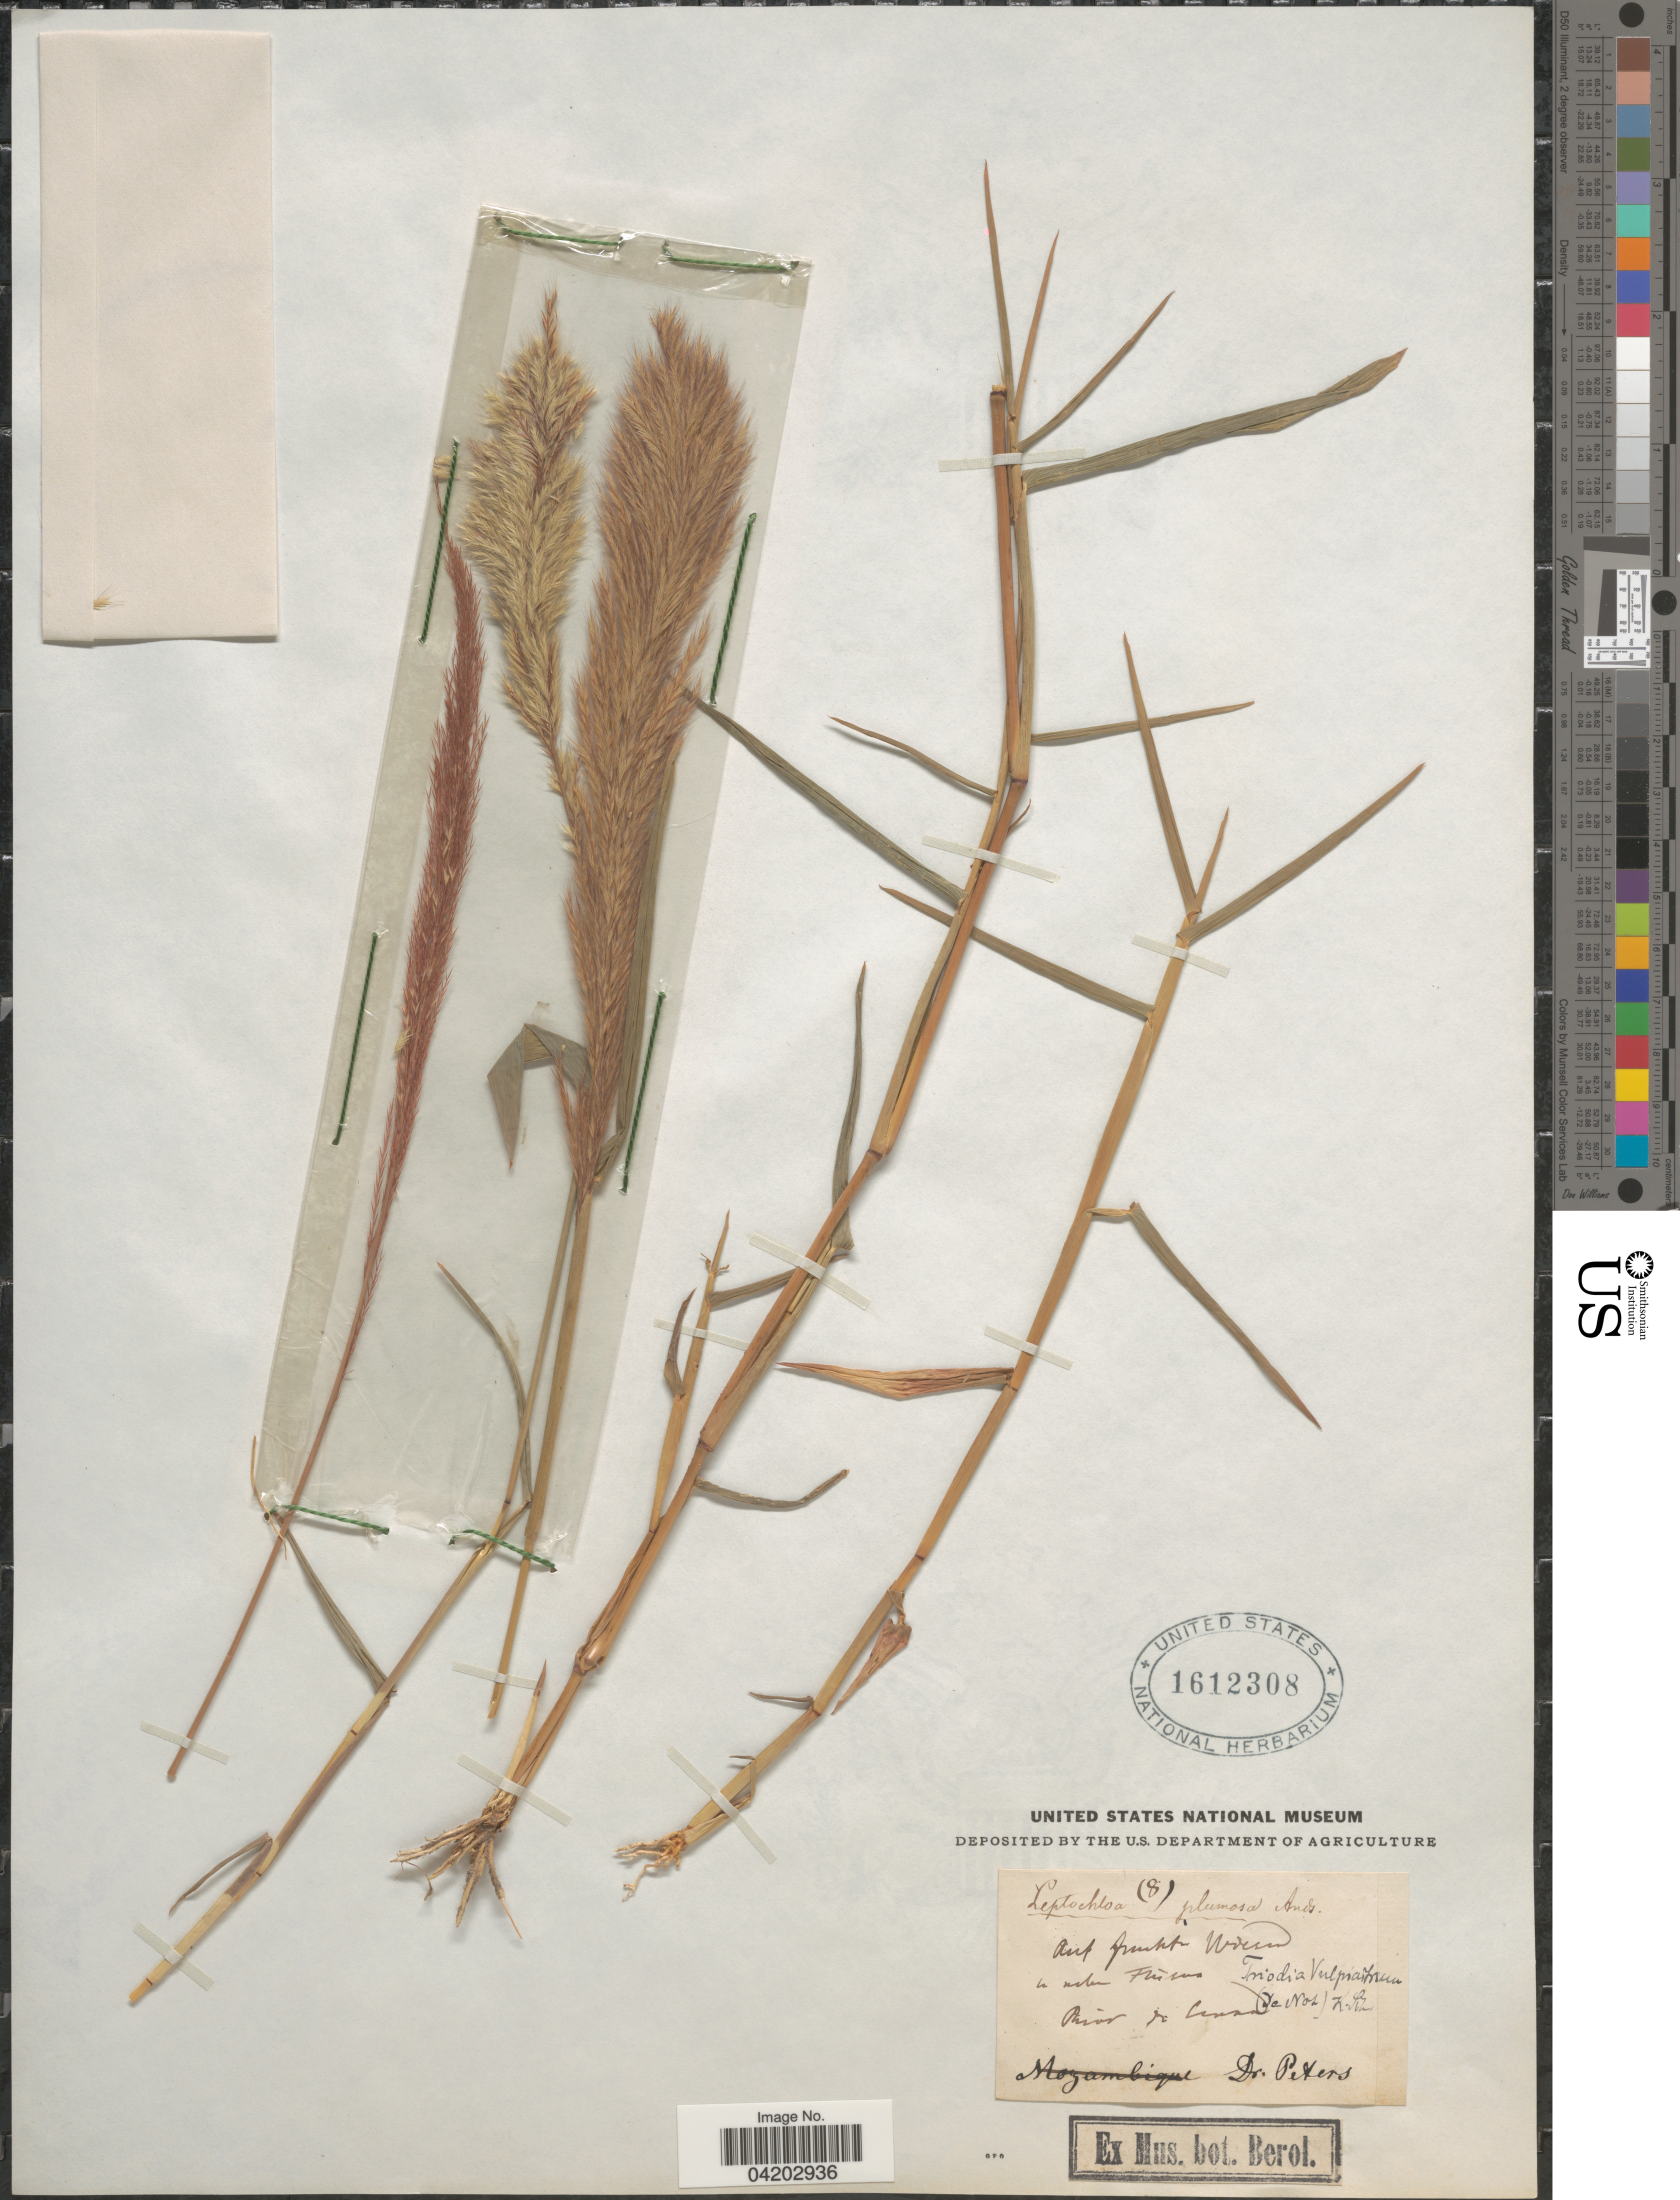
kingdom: Plantae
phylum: Tracheophyta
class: Liliopsida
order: Poales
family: Poaceae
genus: Leptocarydion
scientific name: Leptocarydion vulpiastrum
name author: (De Not.) Stapf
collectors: -. Peters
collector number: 8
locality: Auf frucht Udend a inter Friesus. River de Cerad. [interpreted]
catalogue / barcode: US 1612308